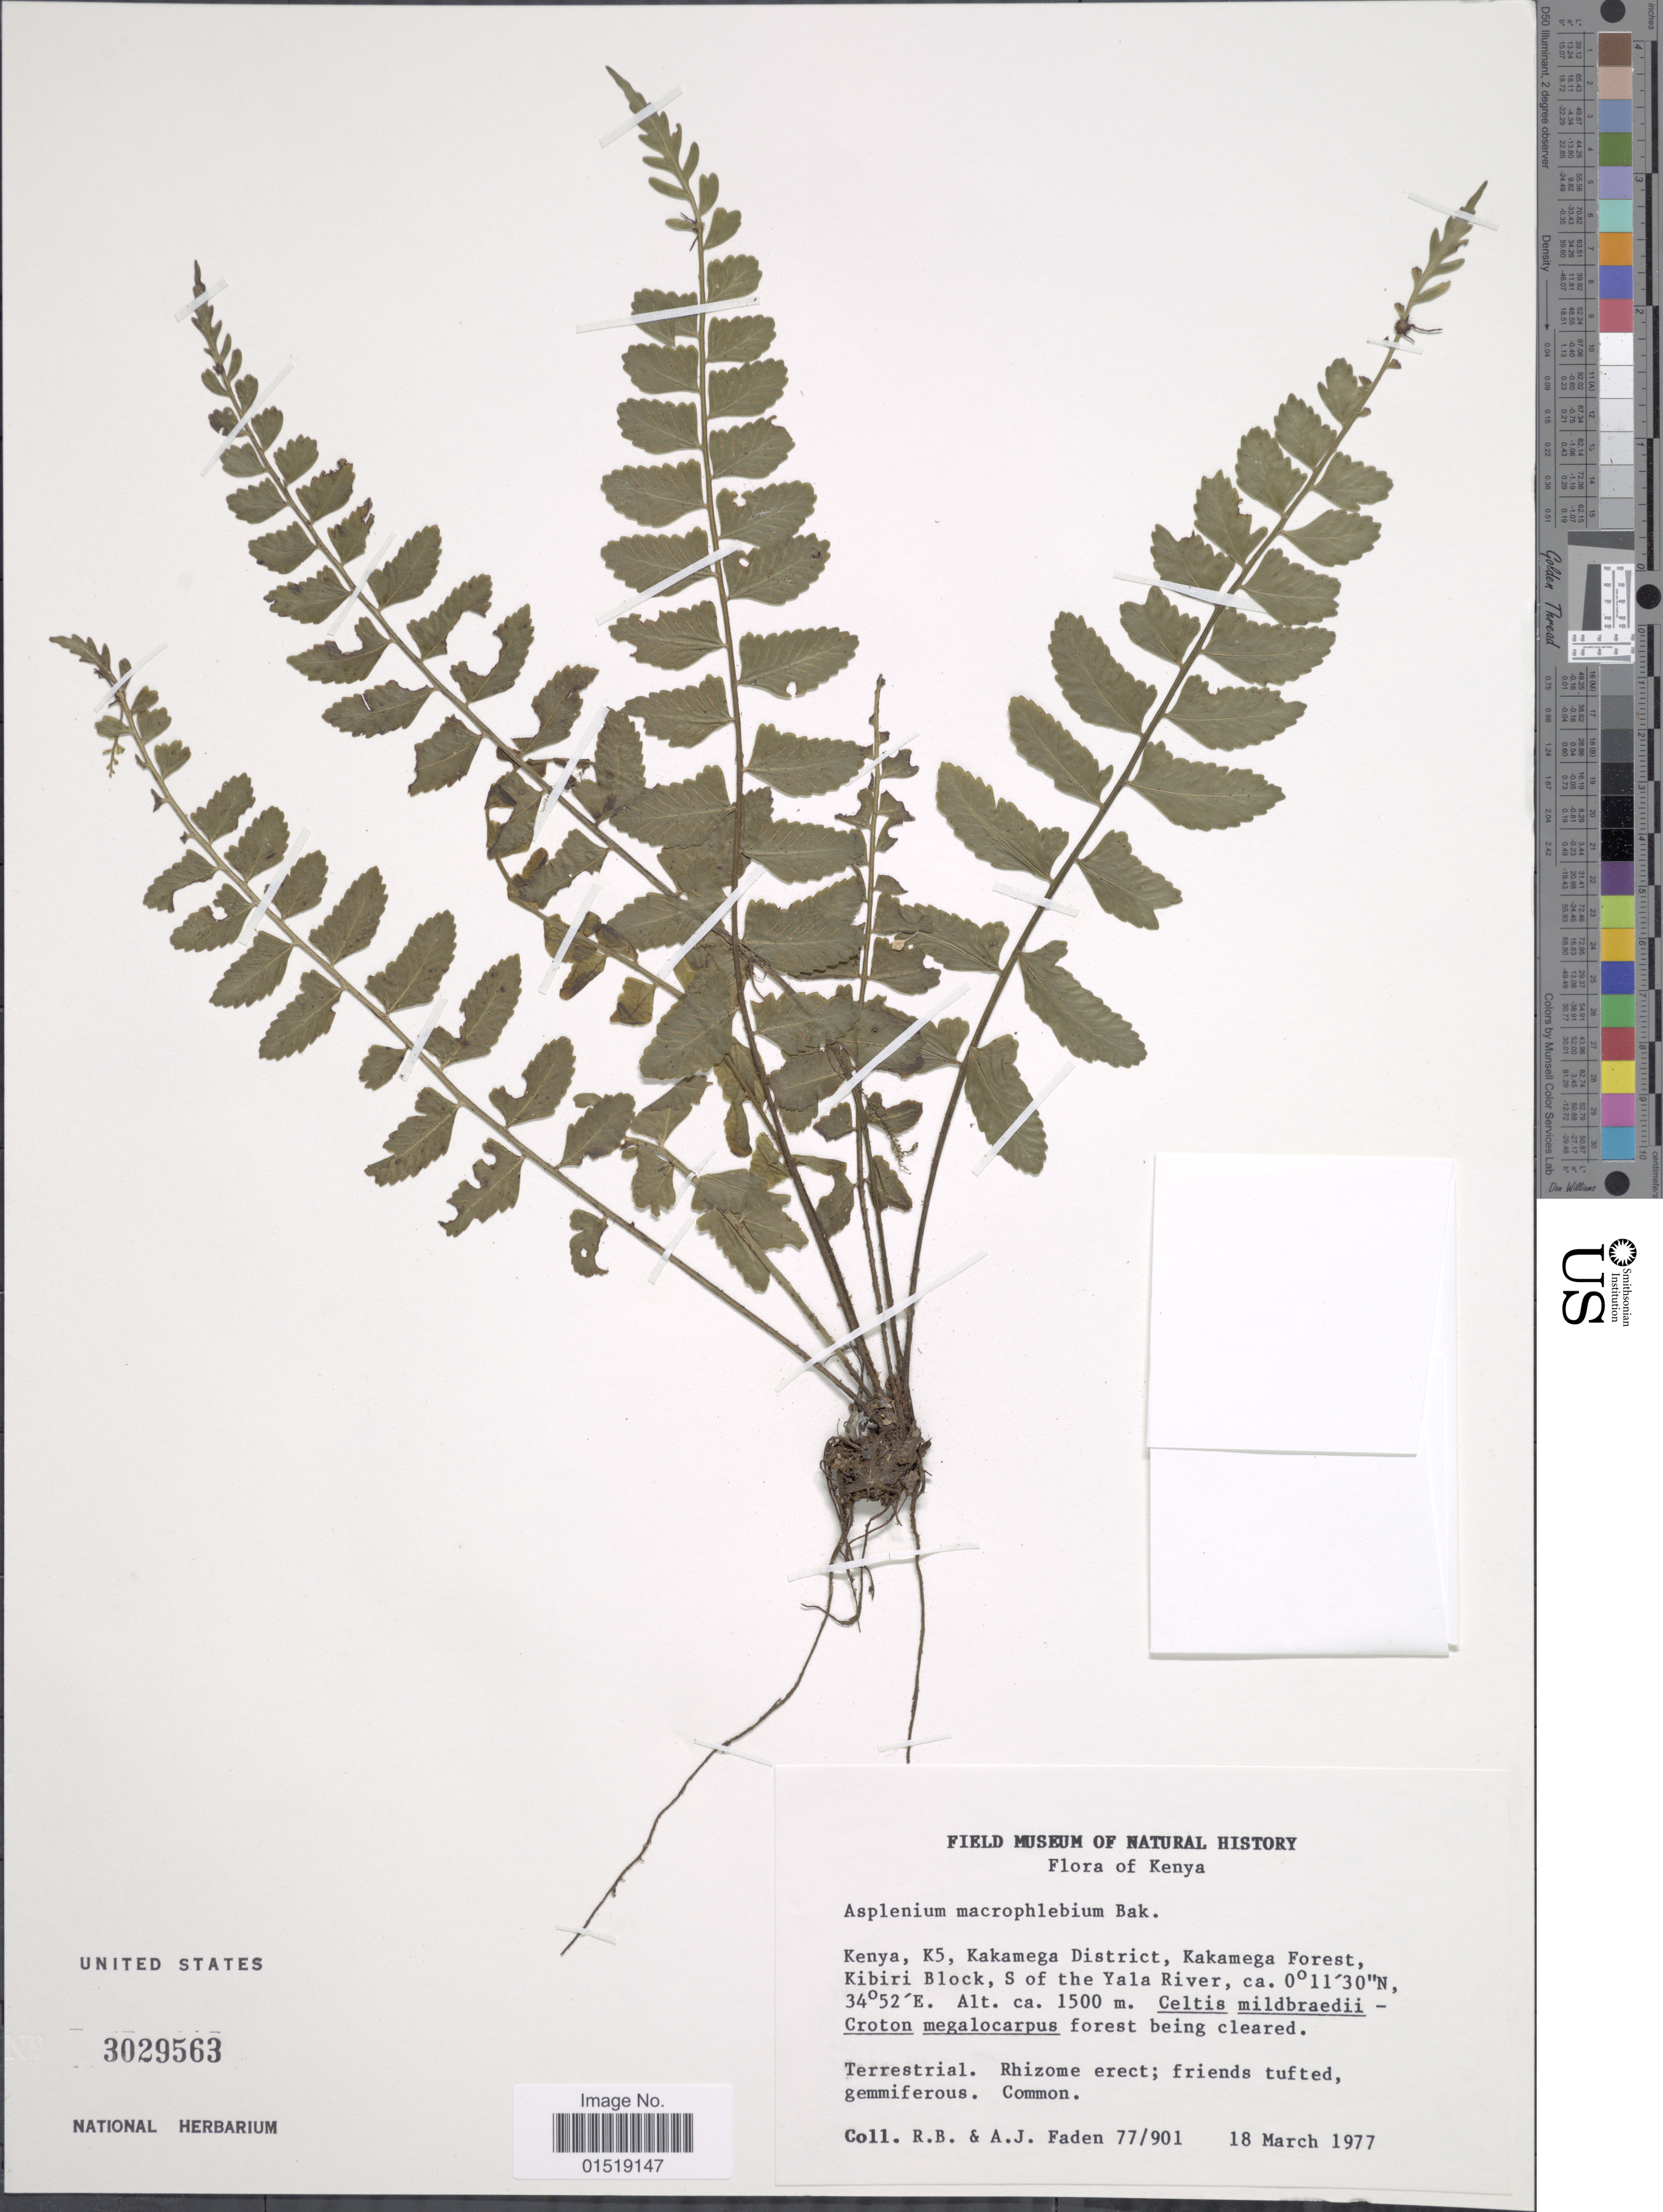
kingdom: Plantae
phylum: Tracheophyta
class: Polypodiopsida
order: Polypodiales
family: Aspleniaceae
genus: Asplenium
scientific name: Asplenium macrophlebium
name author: Baker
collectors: R. B. Faden & A. J. Faden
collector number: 77/901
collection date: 1977-03-18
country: Kenya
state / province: Kakamega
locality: Kenya, K5, Kakamega District, Kakamega Forest, Kibiri Block, S of the Yala River.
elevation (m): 1500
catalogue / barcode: US 3029563